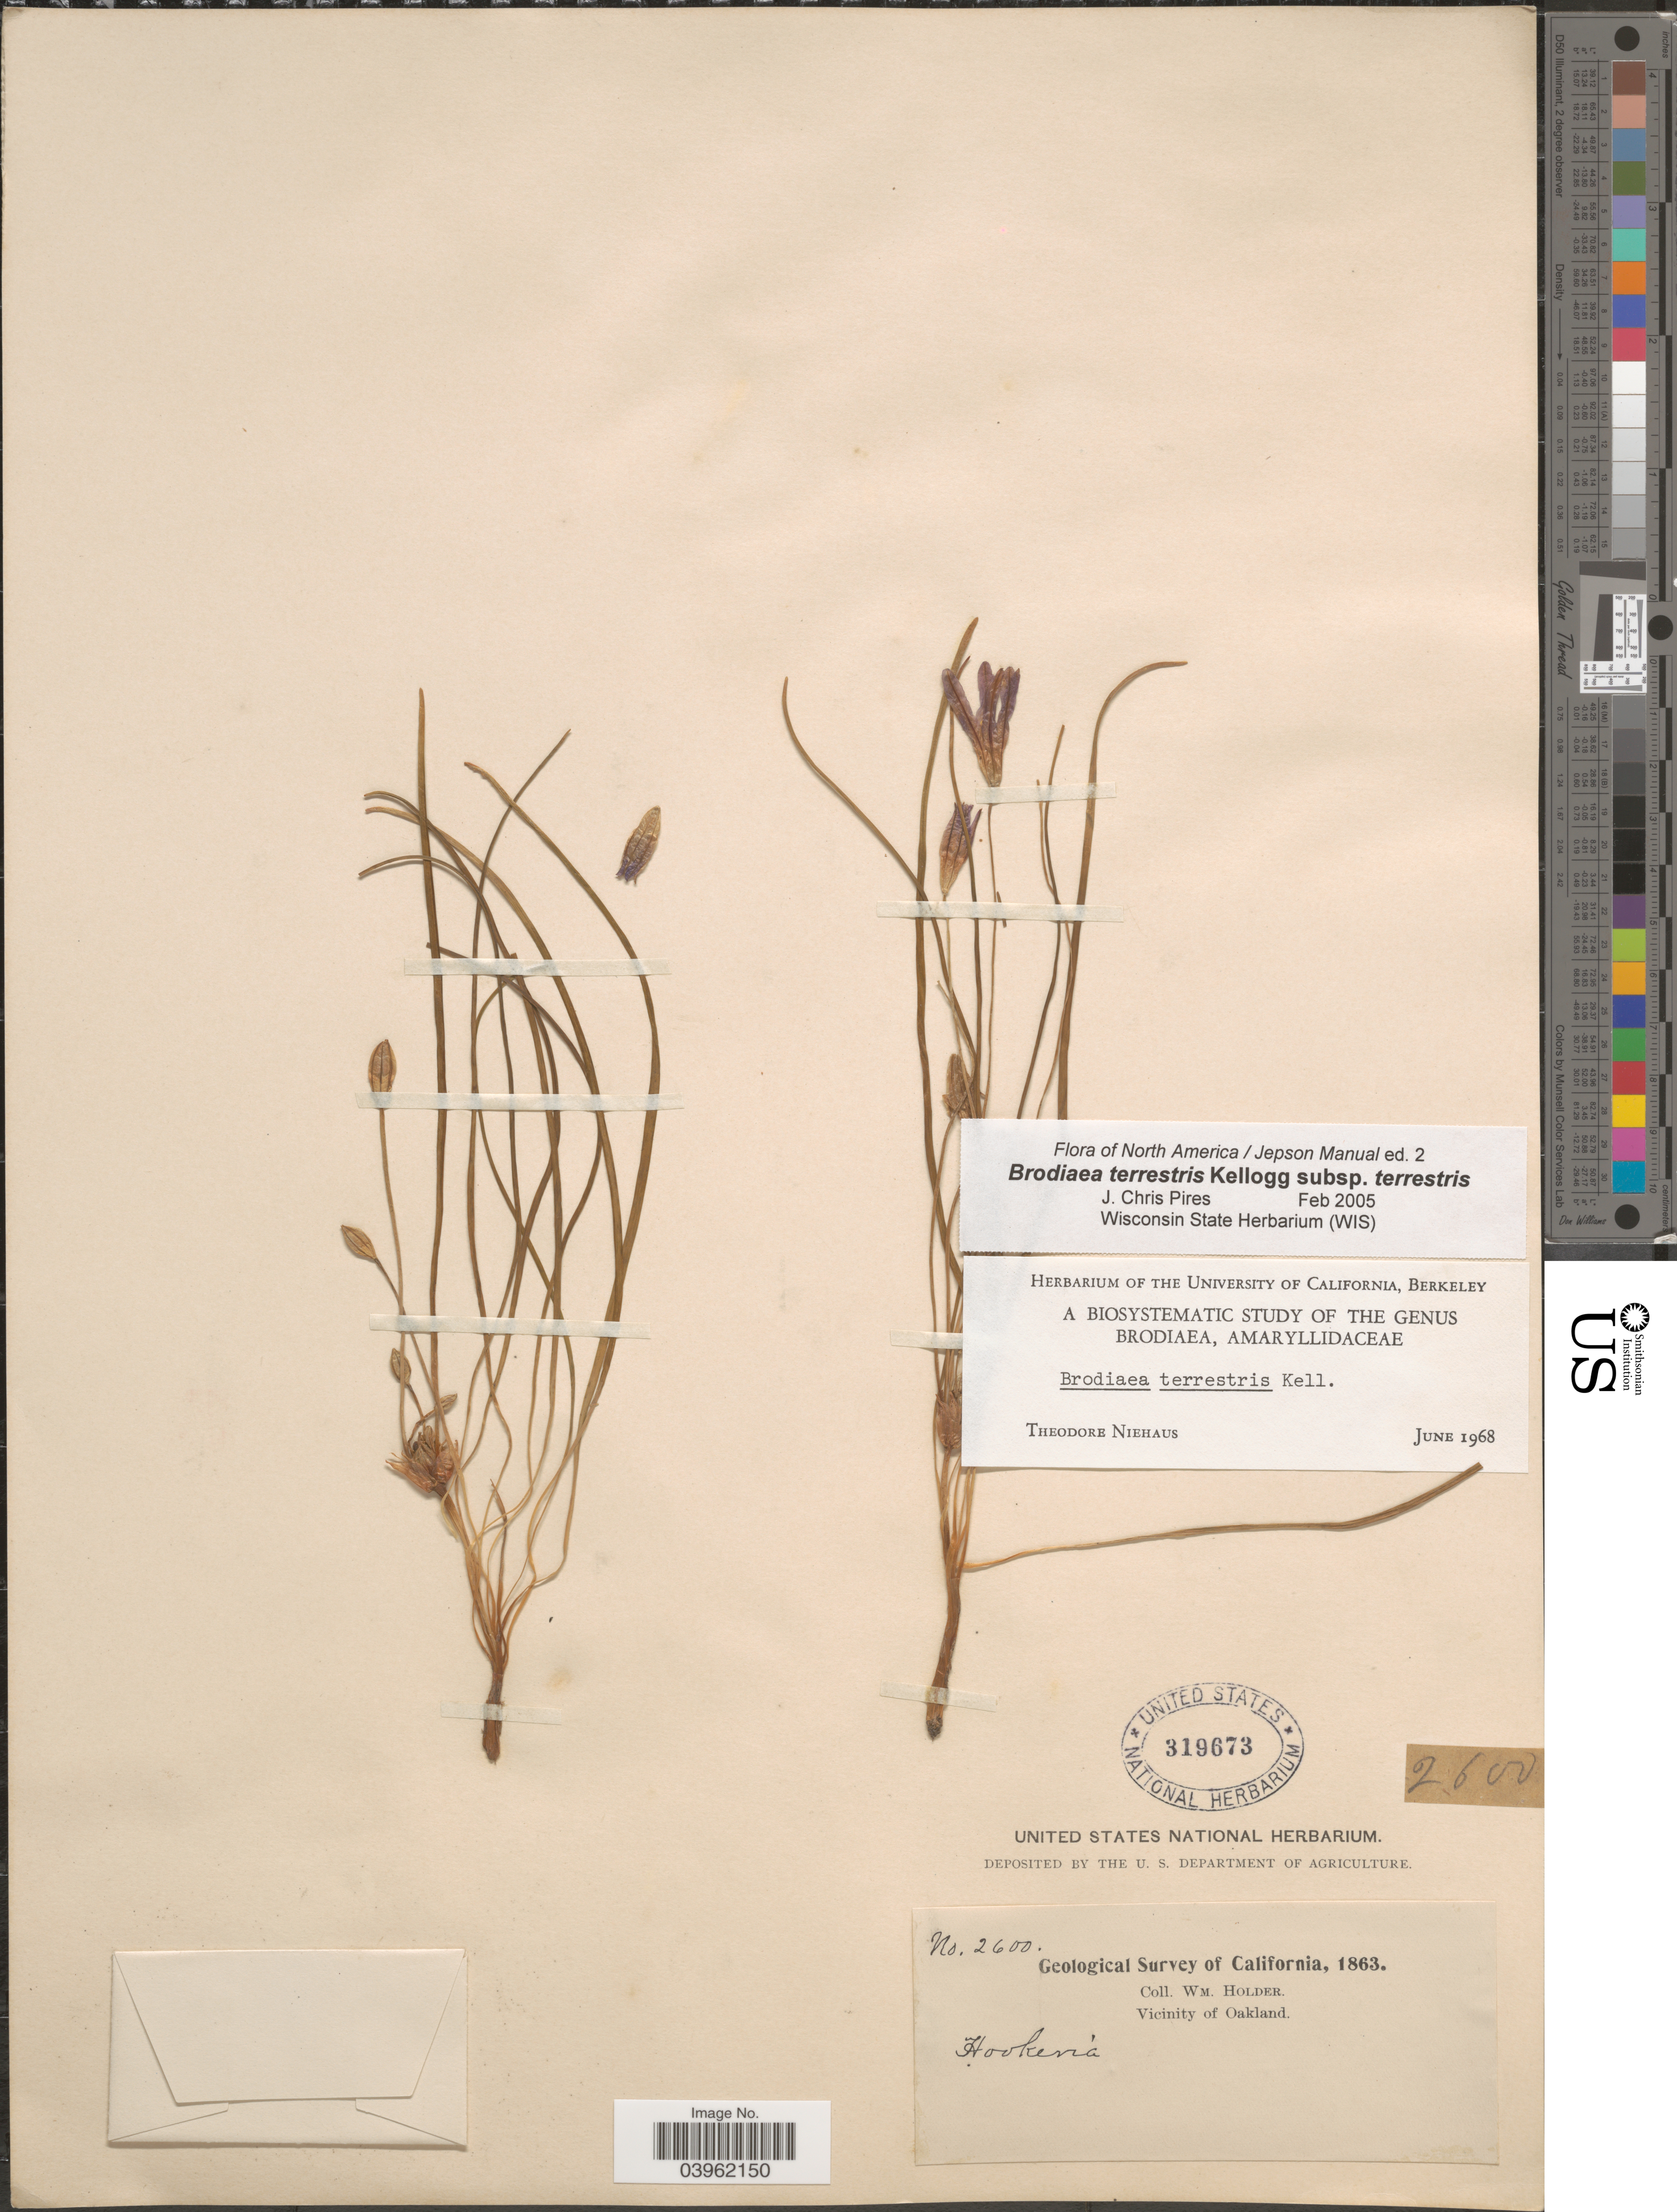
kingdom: Plantae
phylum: Tracheophyta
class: Liliopsida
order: Asparagales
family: Asparagaceae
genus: Brodiaea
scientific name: Brodiaea terrestris subsp. terrestris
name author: Kellogg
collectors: W. Holder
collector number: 2600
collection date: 1863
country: United States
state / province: California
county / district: Alameda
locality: Vicinity of Oakland.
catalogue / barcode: US 319673